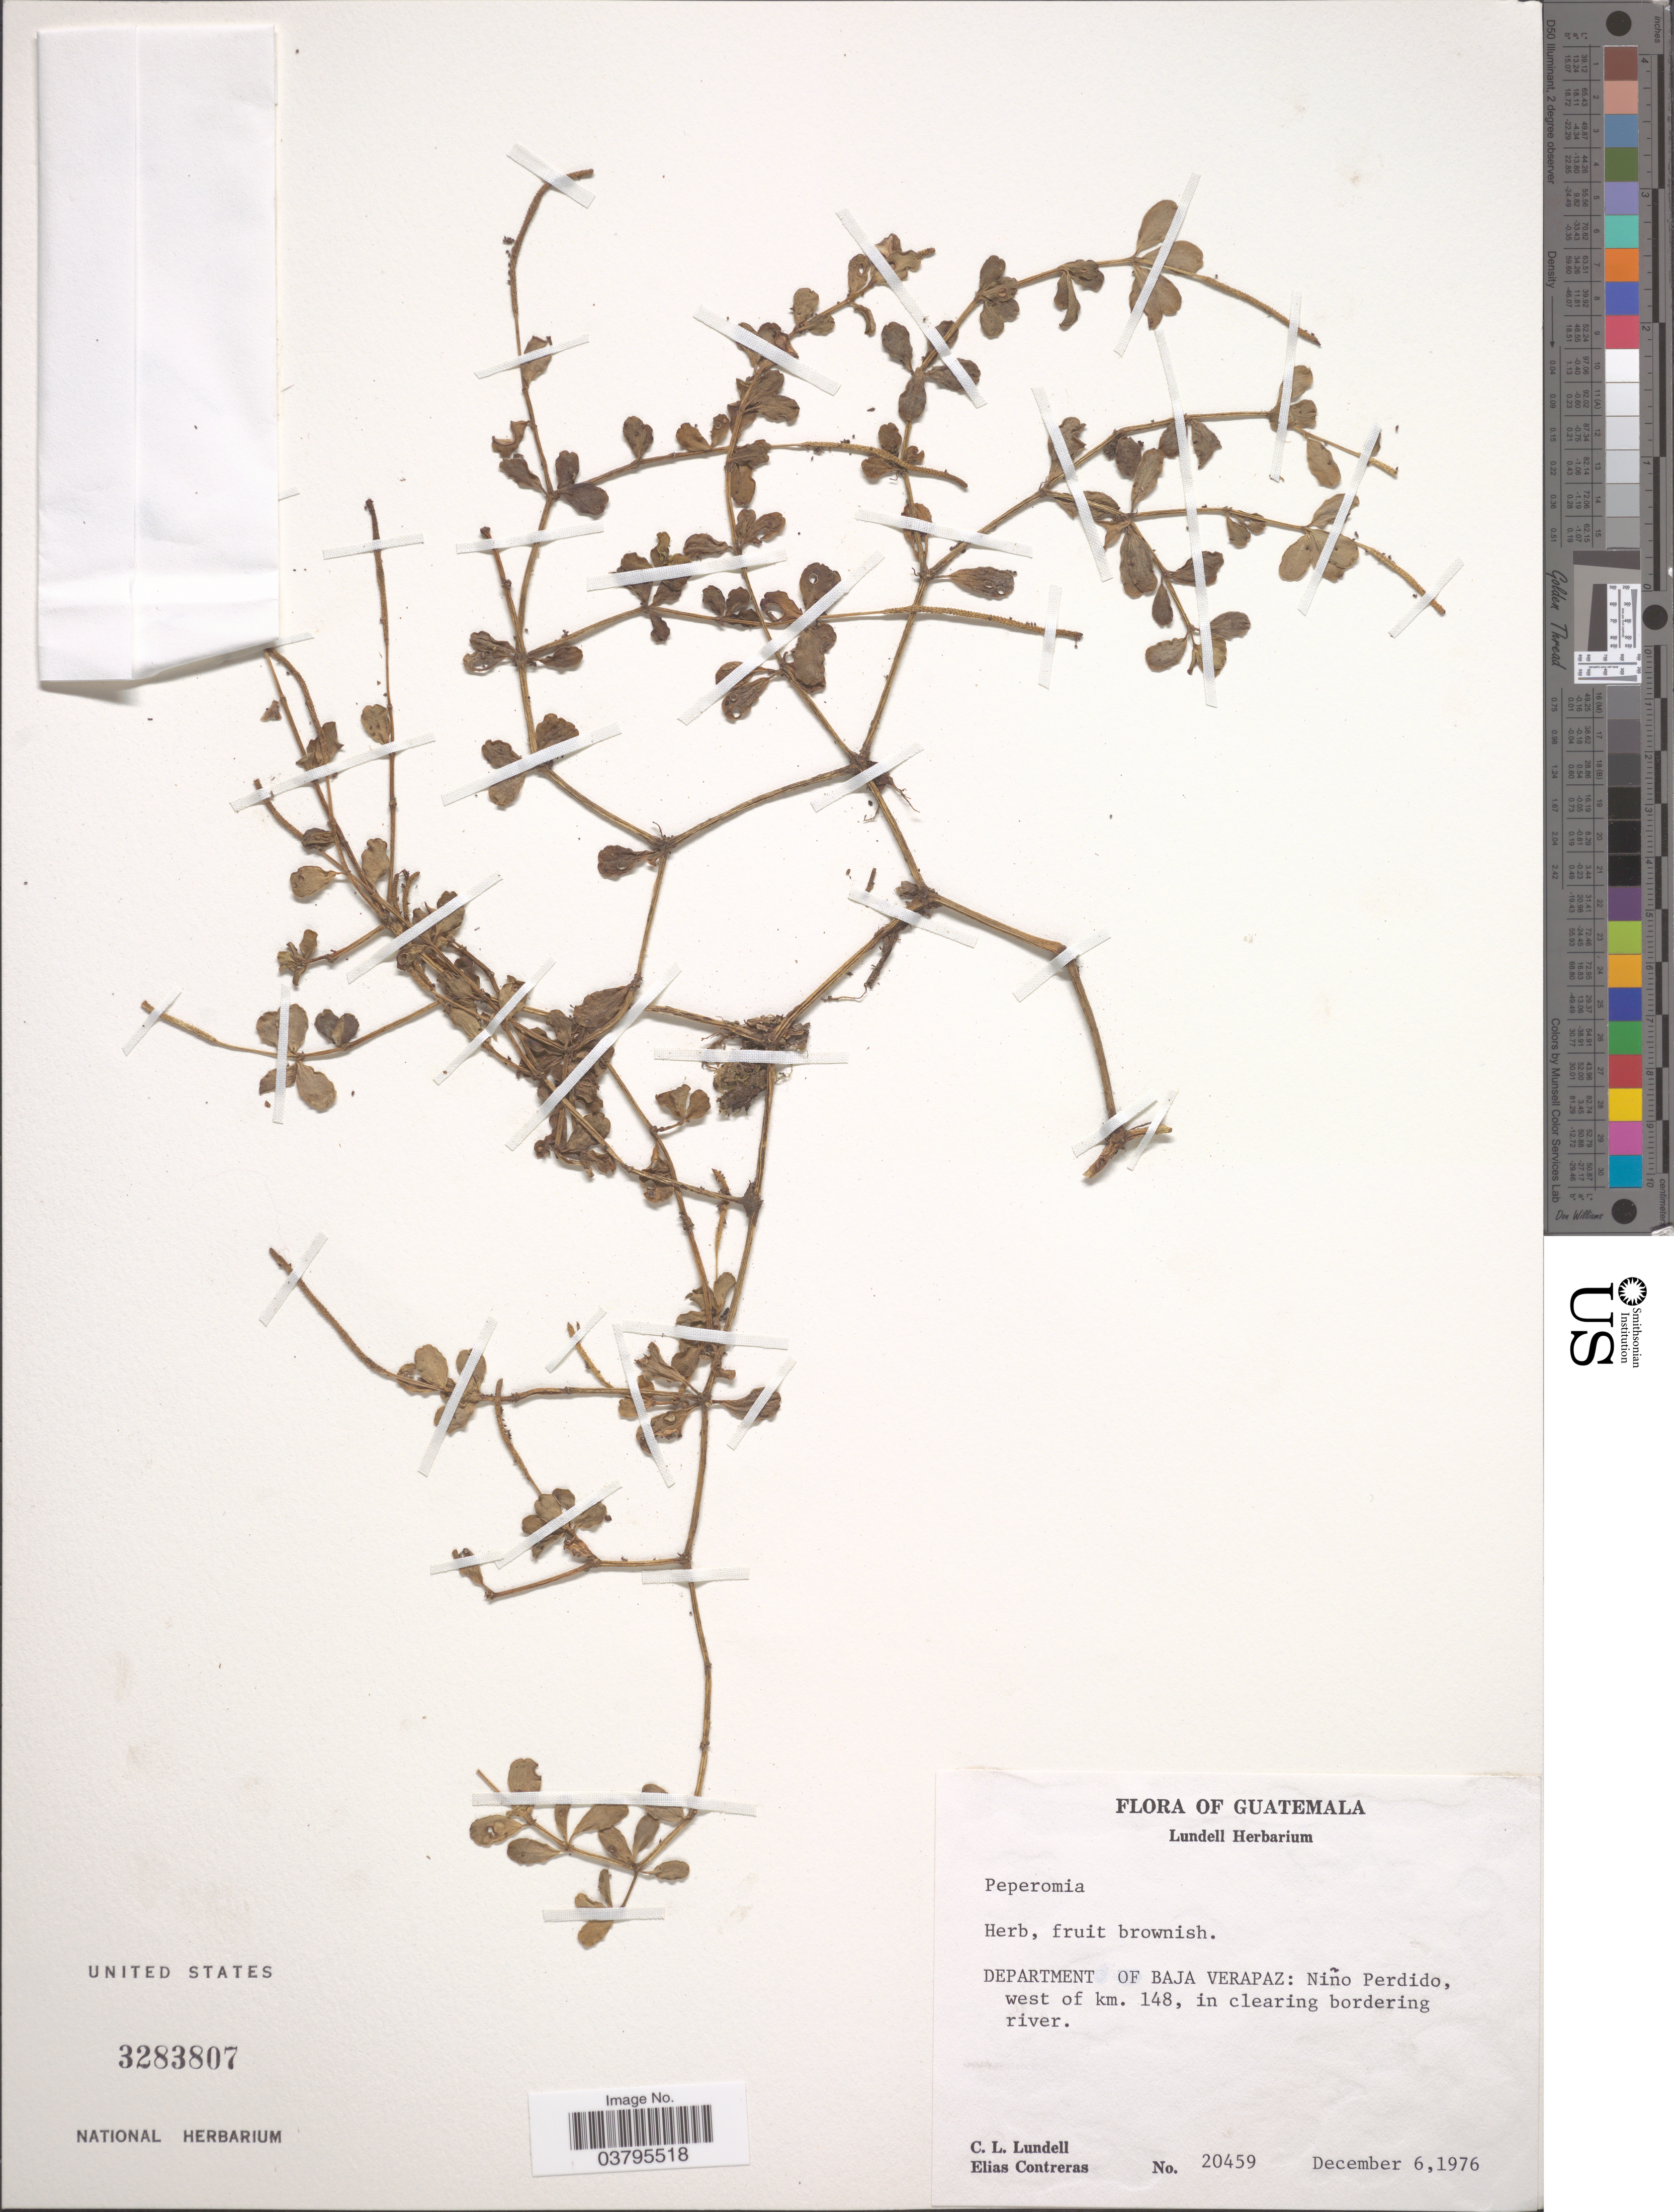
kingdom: Plantae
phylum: Tracheophyta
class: Magnoliopsida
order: Piperales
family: Piperaceae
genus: Peperomia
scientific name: Peperomia quadrifolia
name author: (L.) Kunth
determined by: Jiménez, José Estaban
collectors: C. L. Lundell & E. Contreras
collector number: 20459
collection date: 1976-12-06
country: Guatemala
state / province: Baja Verapaz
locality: Department of Baja Verapaz: Niño Perdido, west of km. 148, in clearing bordering river.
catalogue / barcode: US 3283807